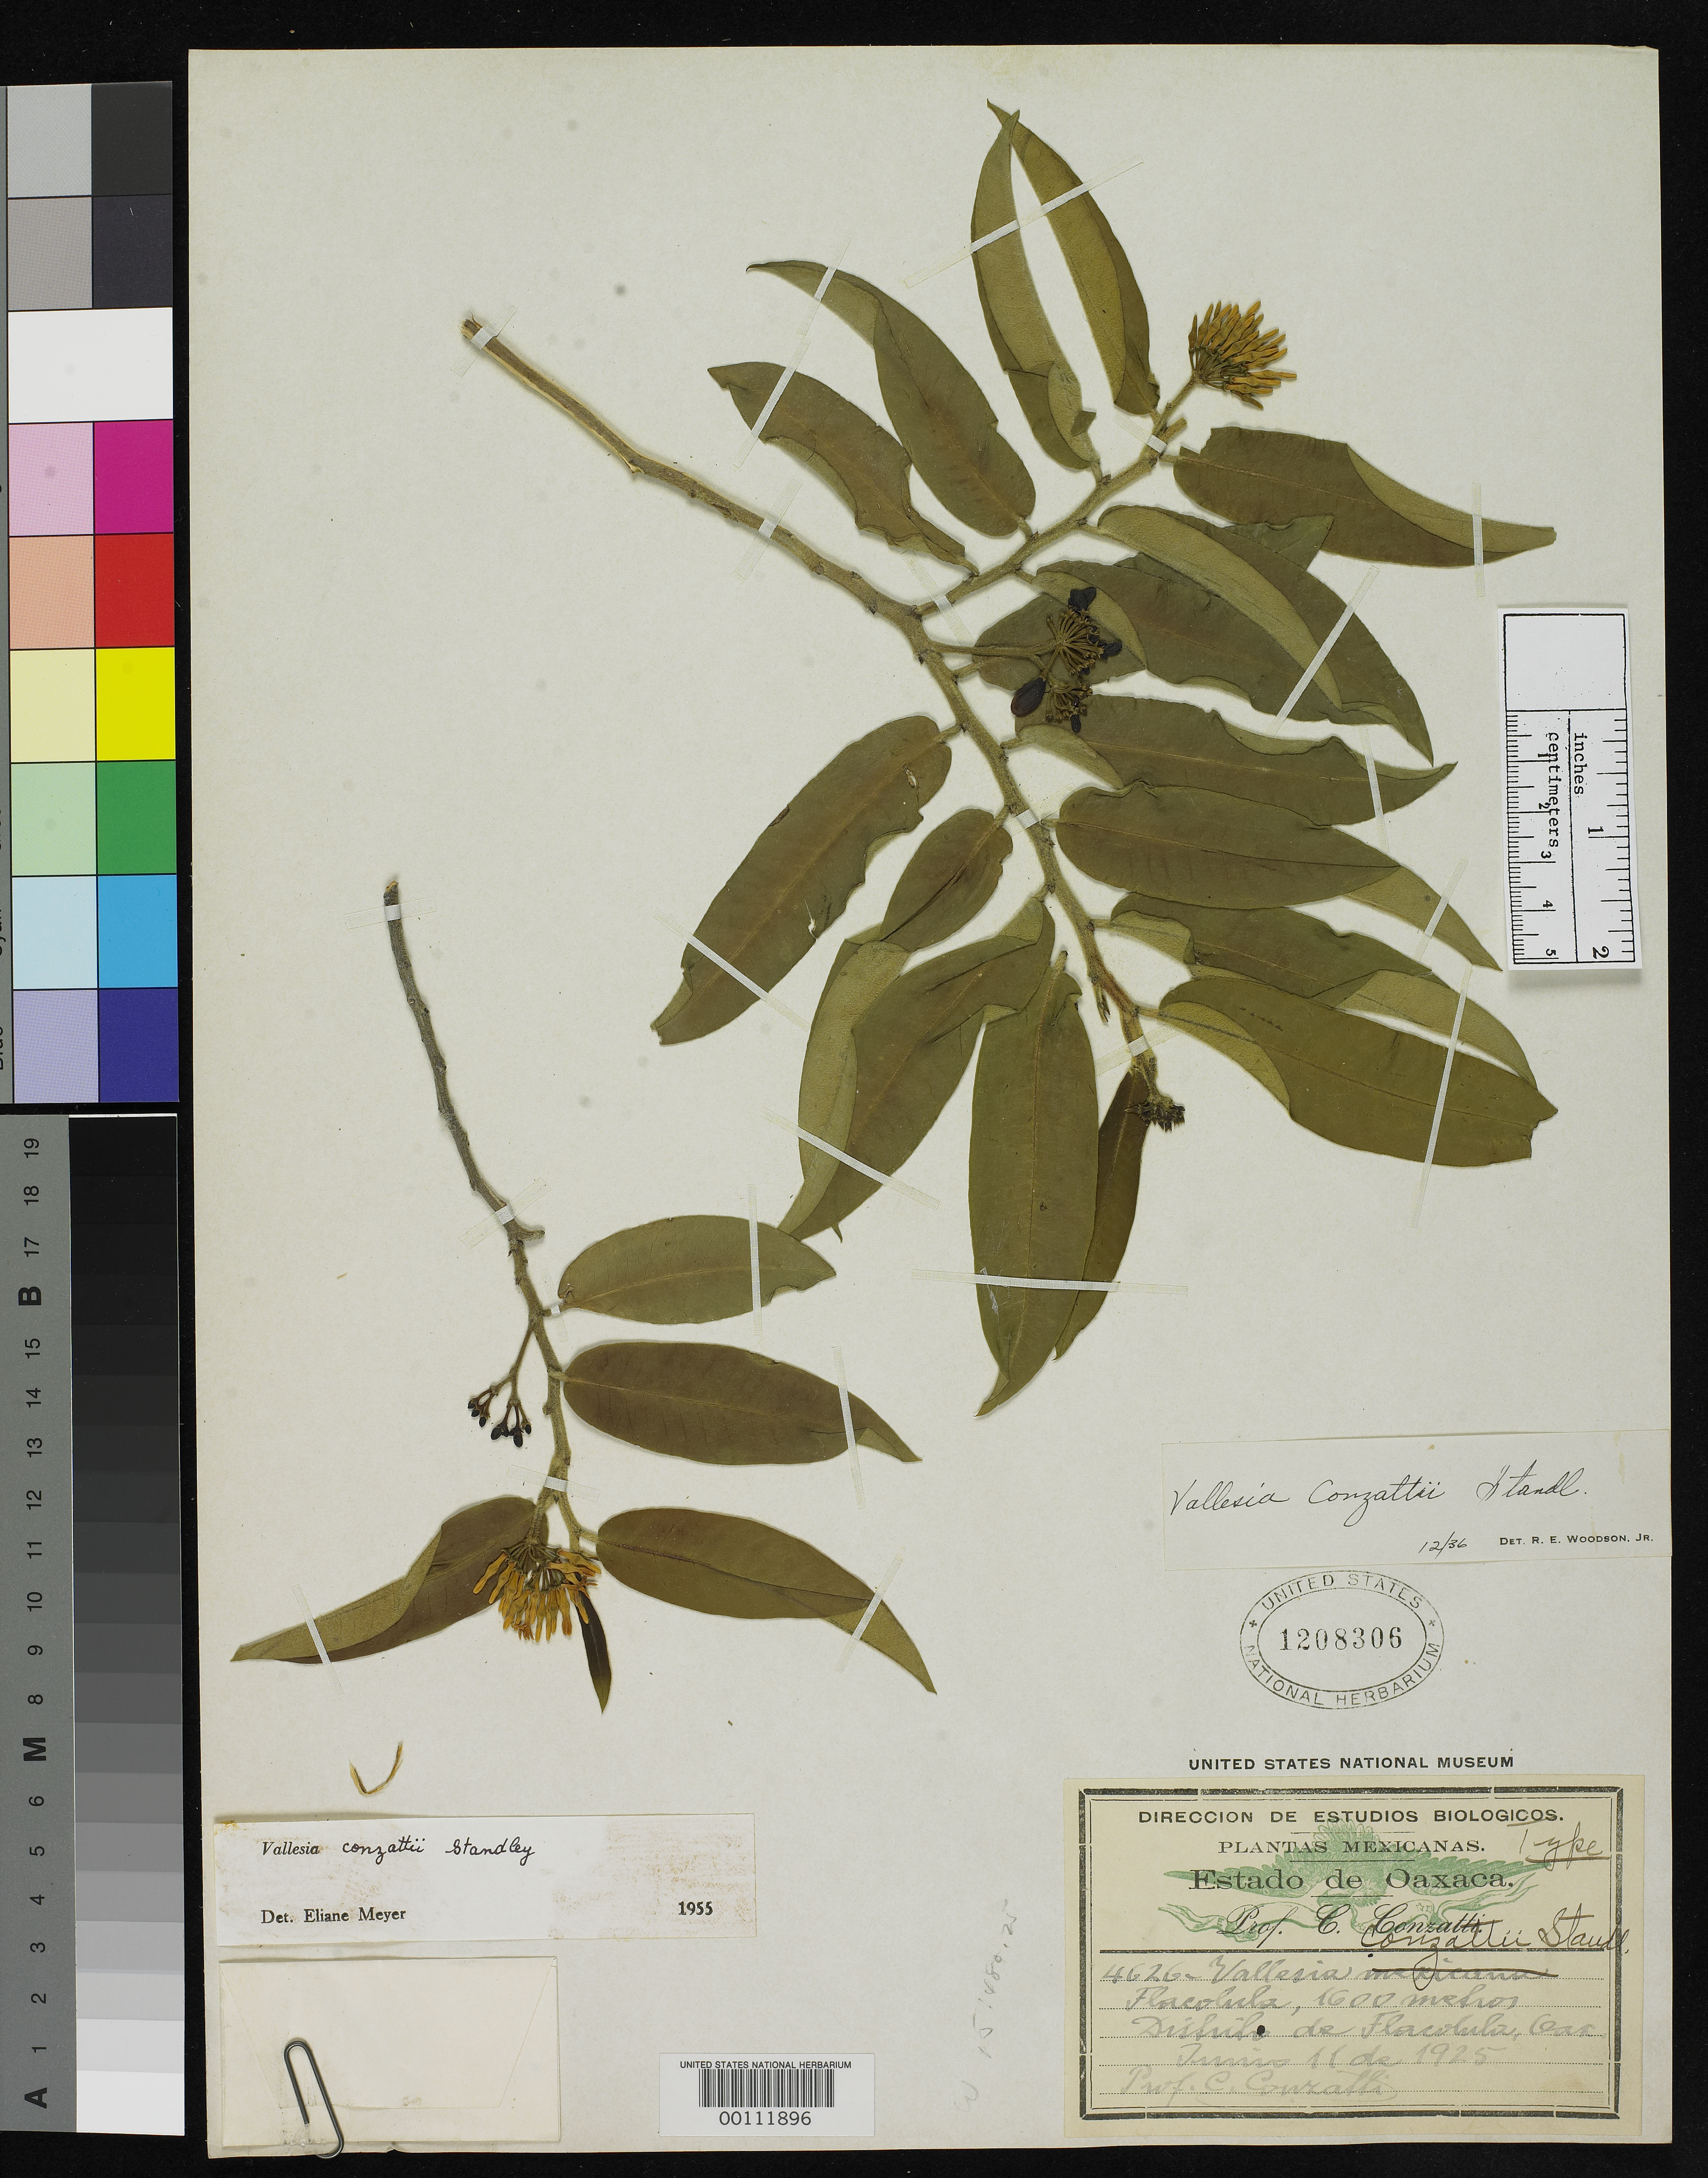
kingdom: Plantae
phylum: Tracheophyta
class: Magnoliopsida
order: Gentianales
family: Apocynaceae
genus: Vallesia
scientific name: Vallesia conzattii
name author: Standl.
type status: Holotype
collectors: C. Conzatti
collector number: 4626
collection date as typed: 11 Jun 1925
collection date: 1925-06-11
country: Mexico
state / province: Oaxaca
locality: Tlacolula.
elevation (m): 1600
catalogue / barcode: US 1208306